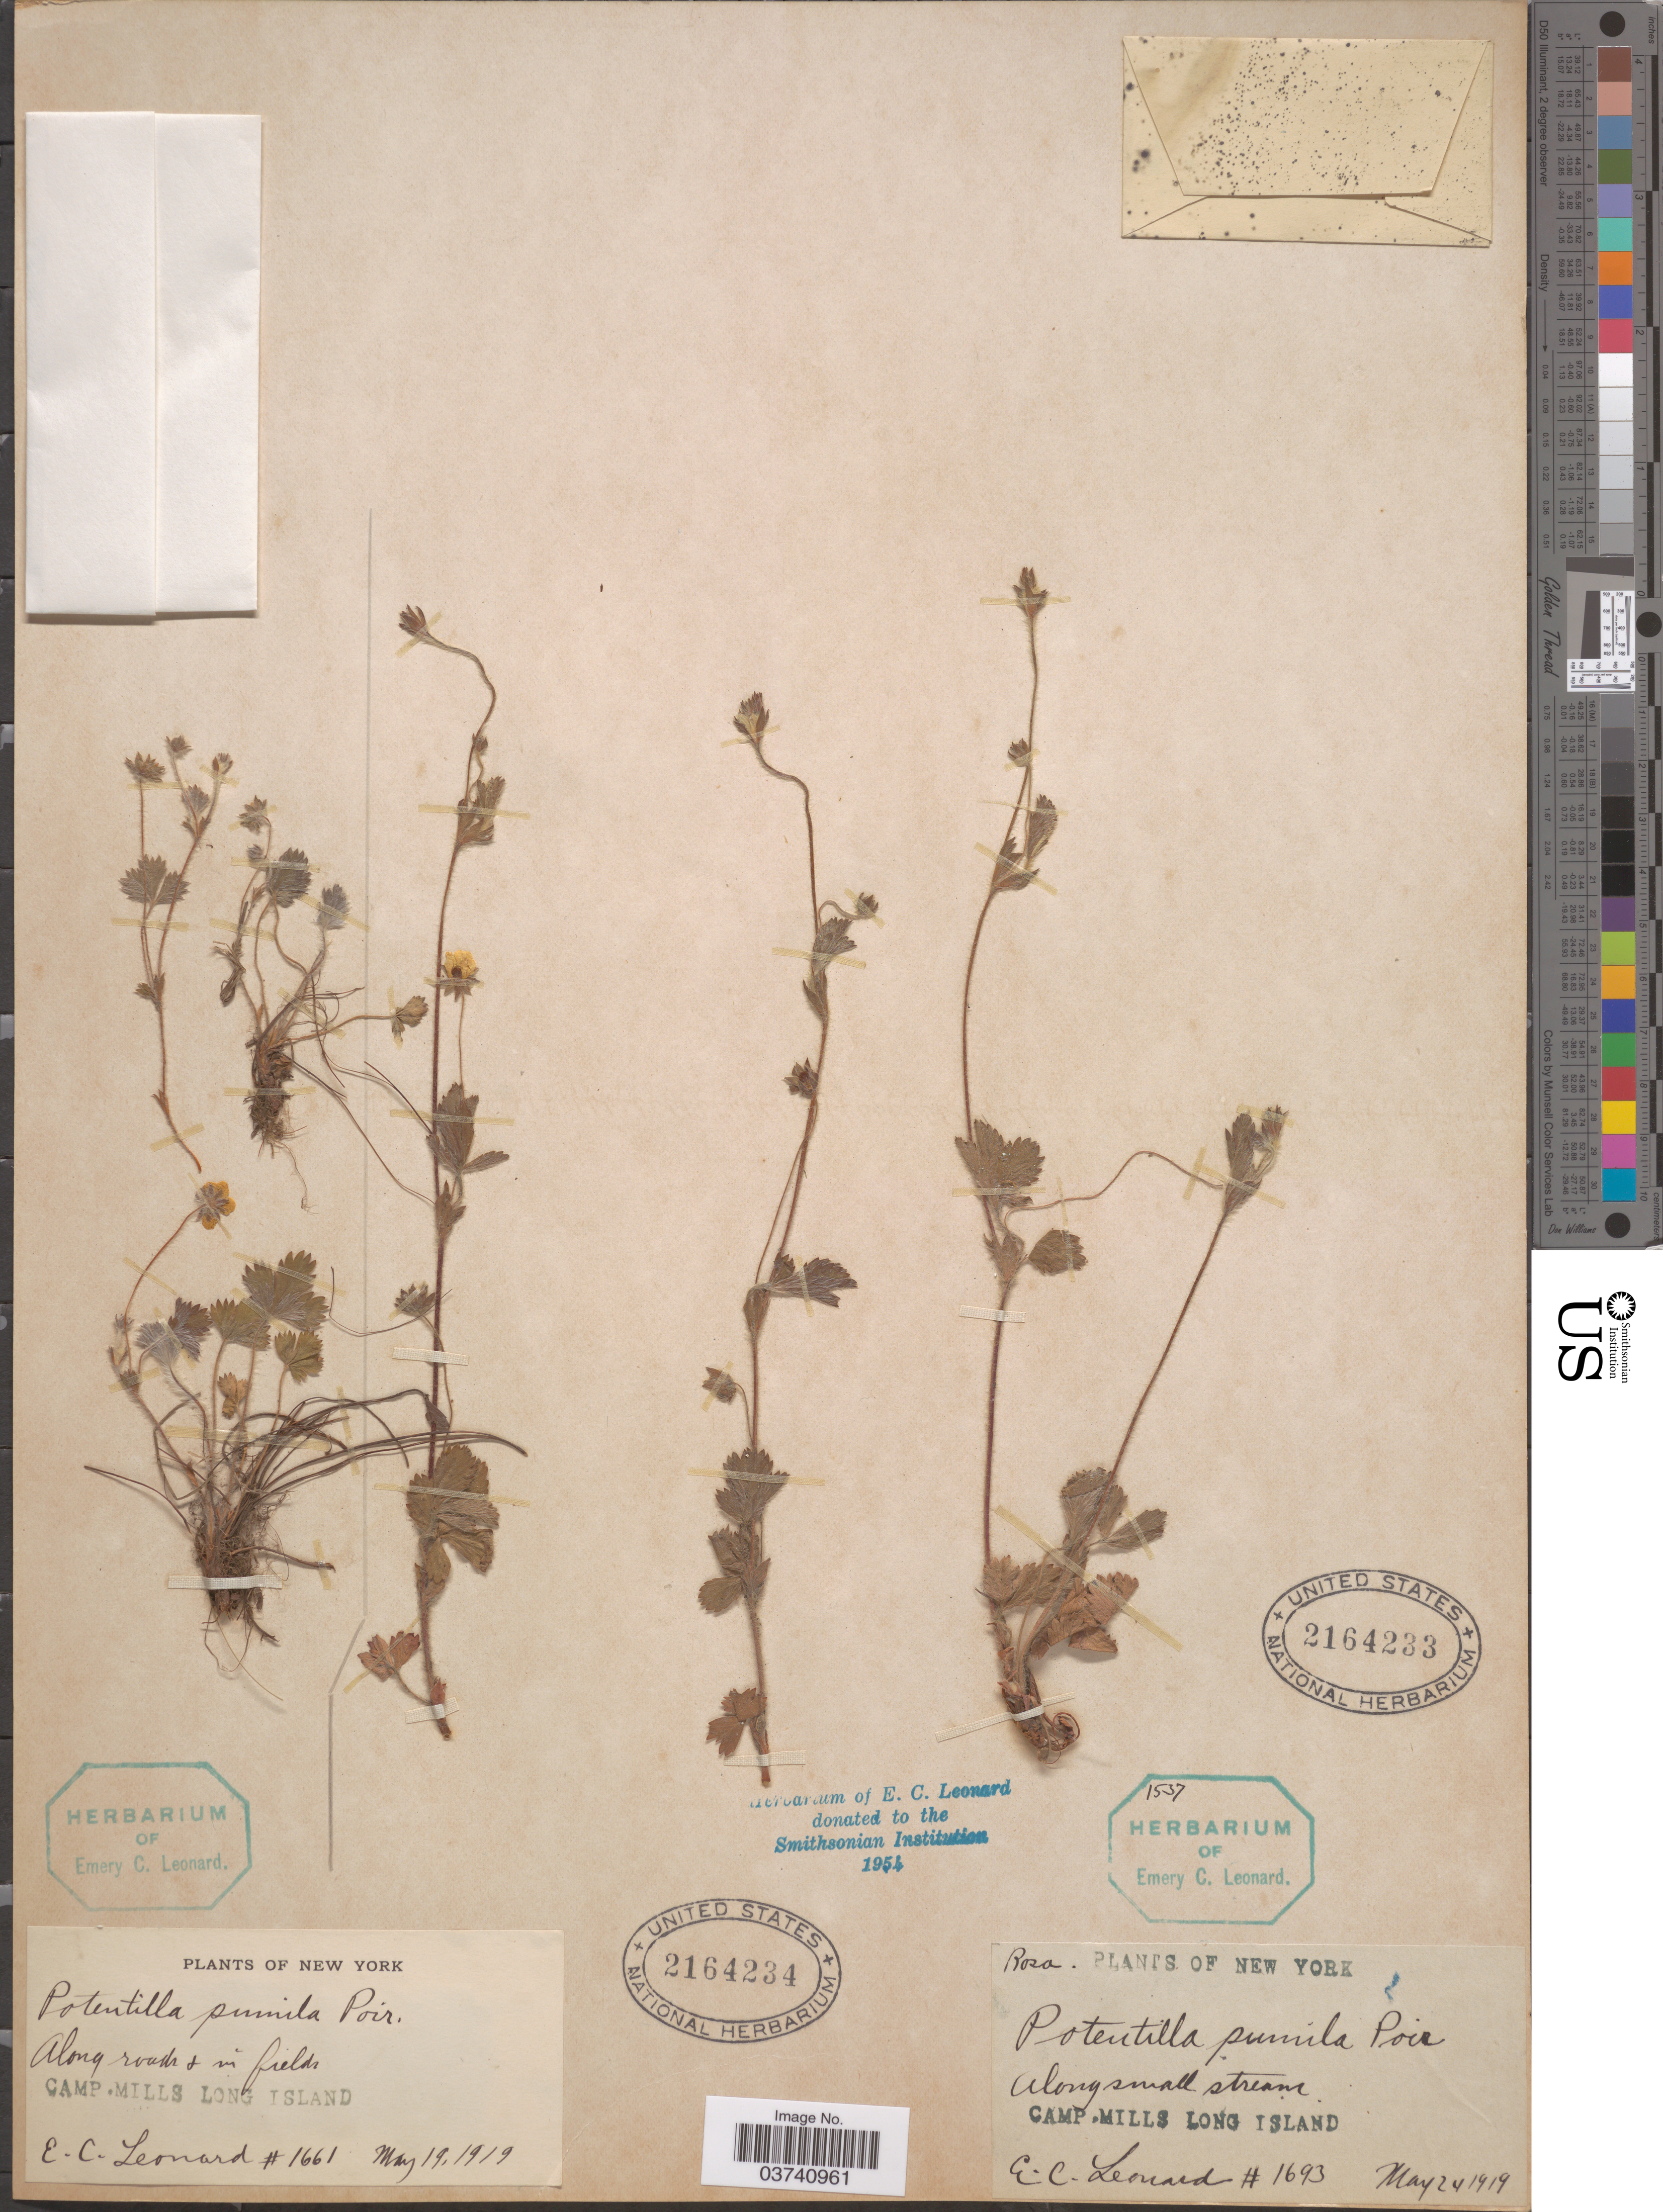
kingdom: Plantae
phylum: Tracheophyta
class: Magnoliopsida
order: Rosales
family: Rosaceae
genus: Potentilla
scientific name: Potentilla canadensis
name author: L.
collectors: E. C. Leonard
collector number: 1661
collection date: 1919-05-19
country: United States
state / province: New York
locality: Camp. Mills Long Island.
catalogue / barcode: US 2164234